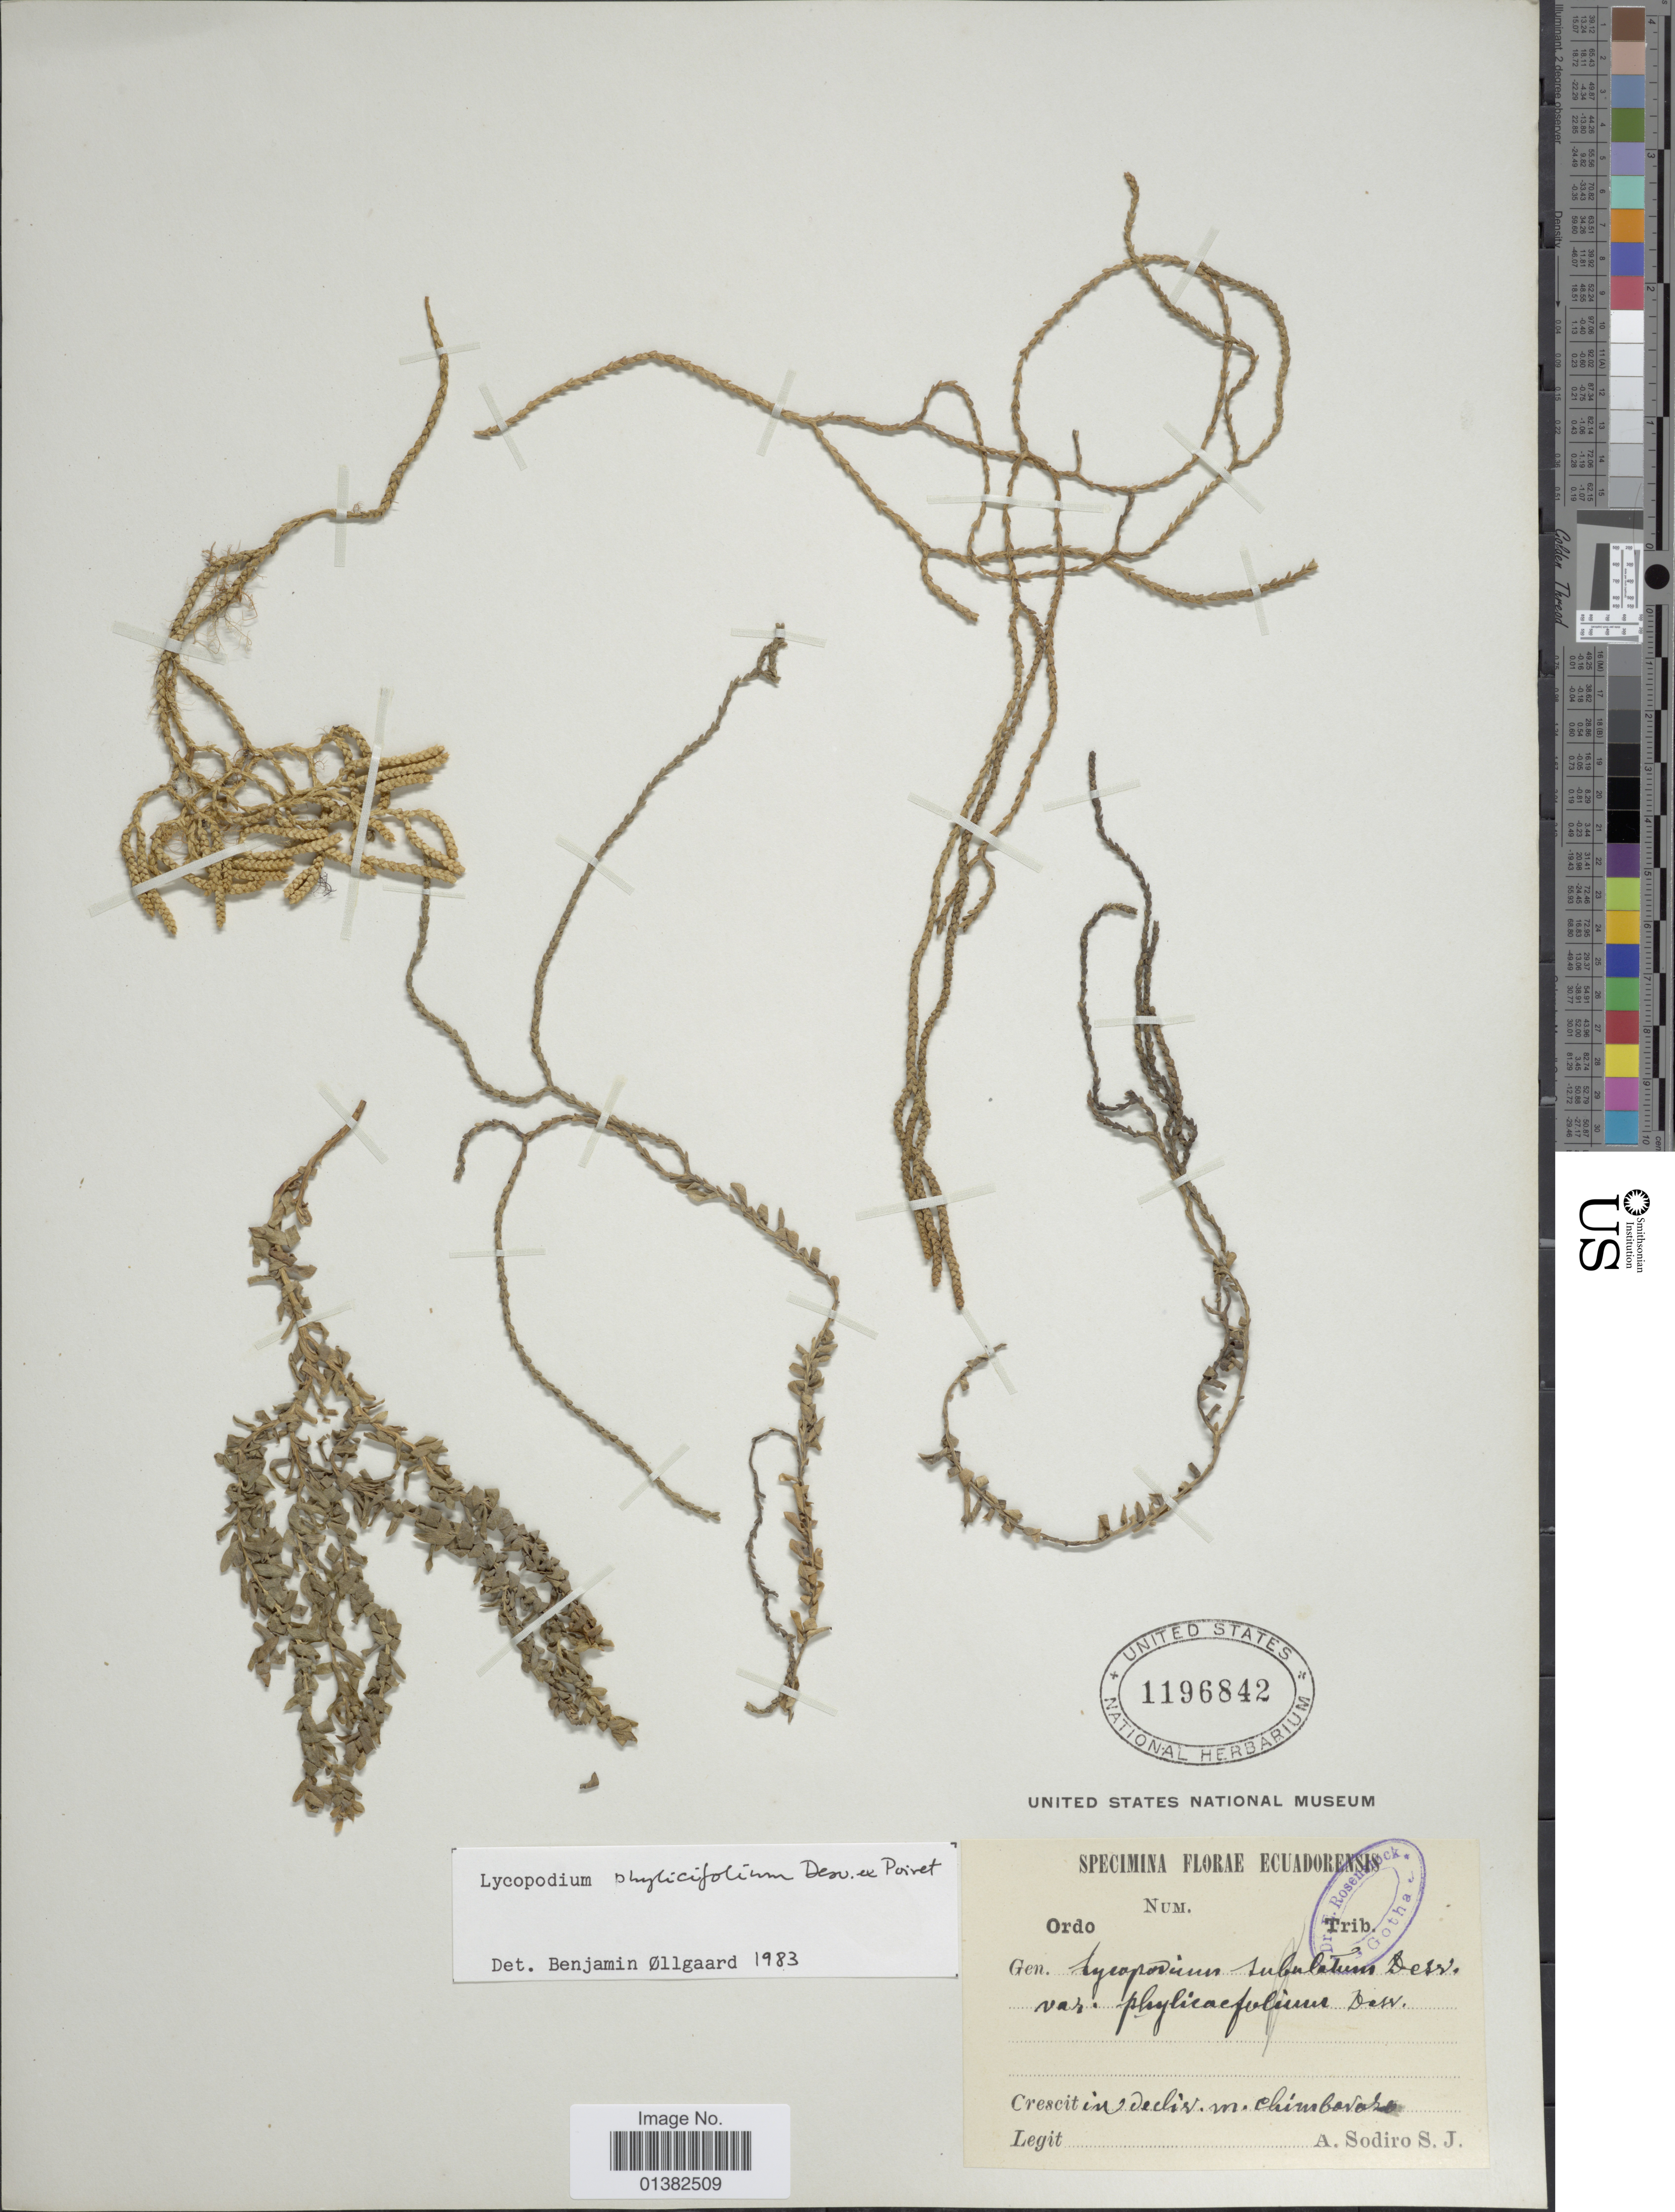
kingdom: Plantae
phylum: Tracheophyta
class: Lycopodiopsida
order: Lycopodiales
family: Lycopodiaceae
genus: Phlegmariurus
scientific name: Phlegmariurus phylicifolius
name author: (Desv. ex Poir.) B. Øllg.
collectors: A. Sodiro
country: Ecuador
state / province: Chimborazo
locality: In decliv. m. Chimborazo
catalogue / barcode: US 1196842